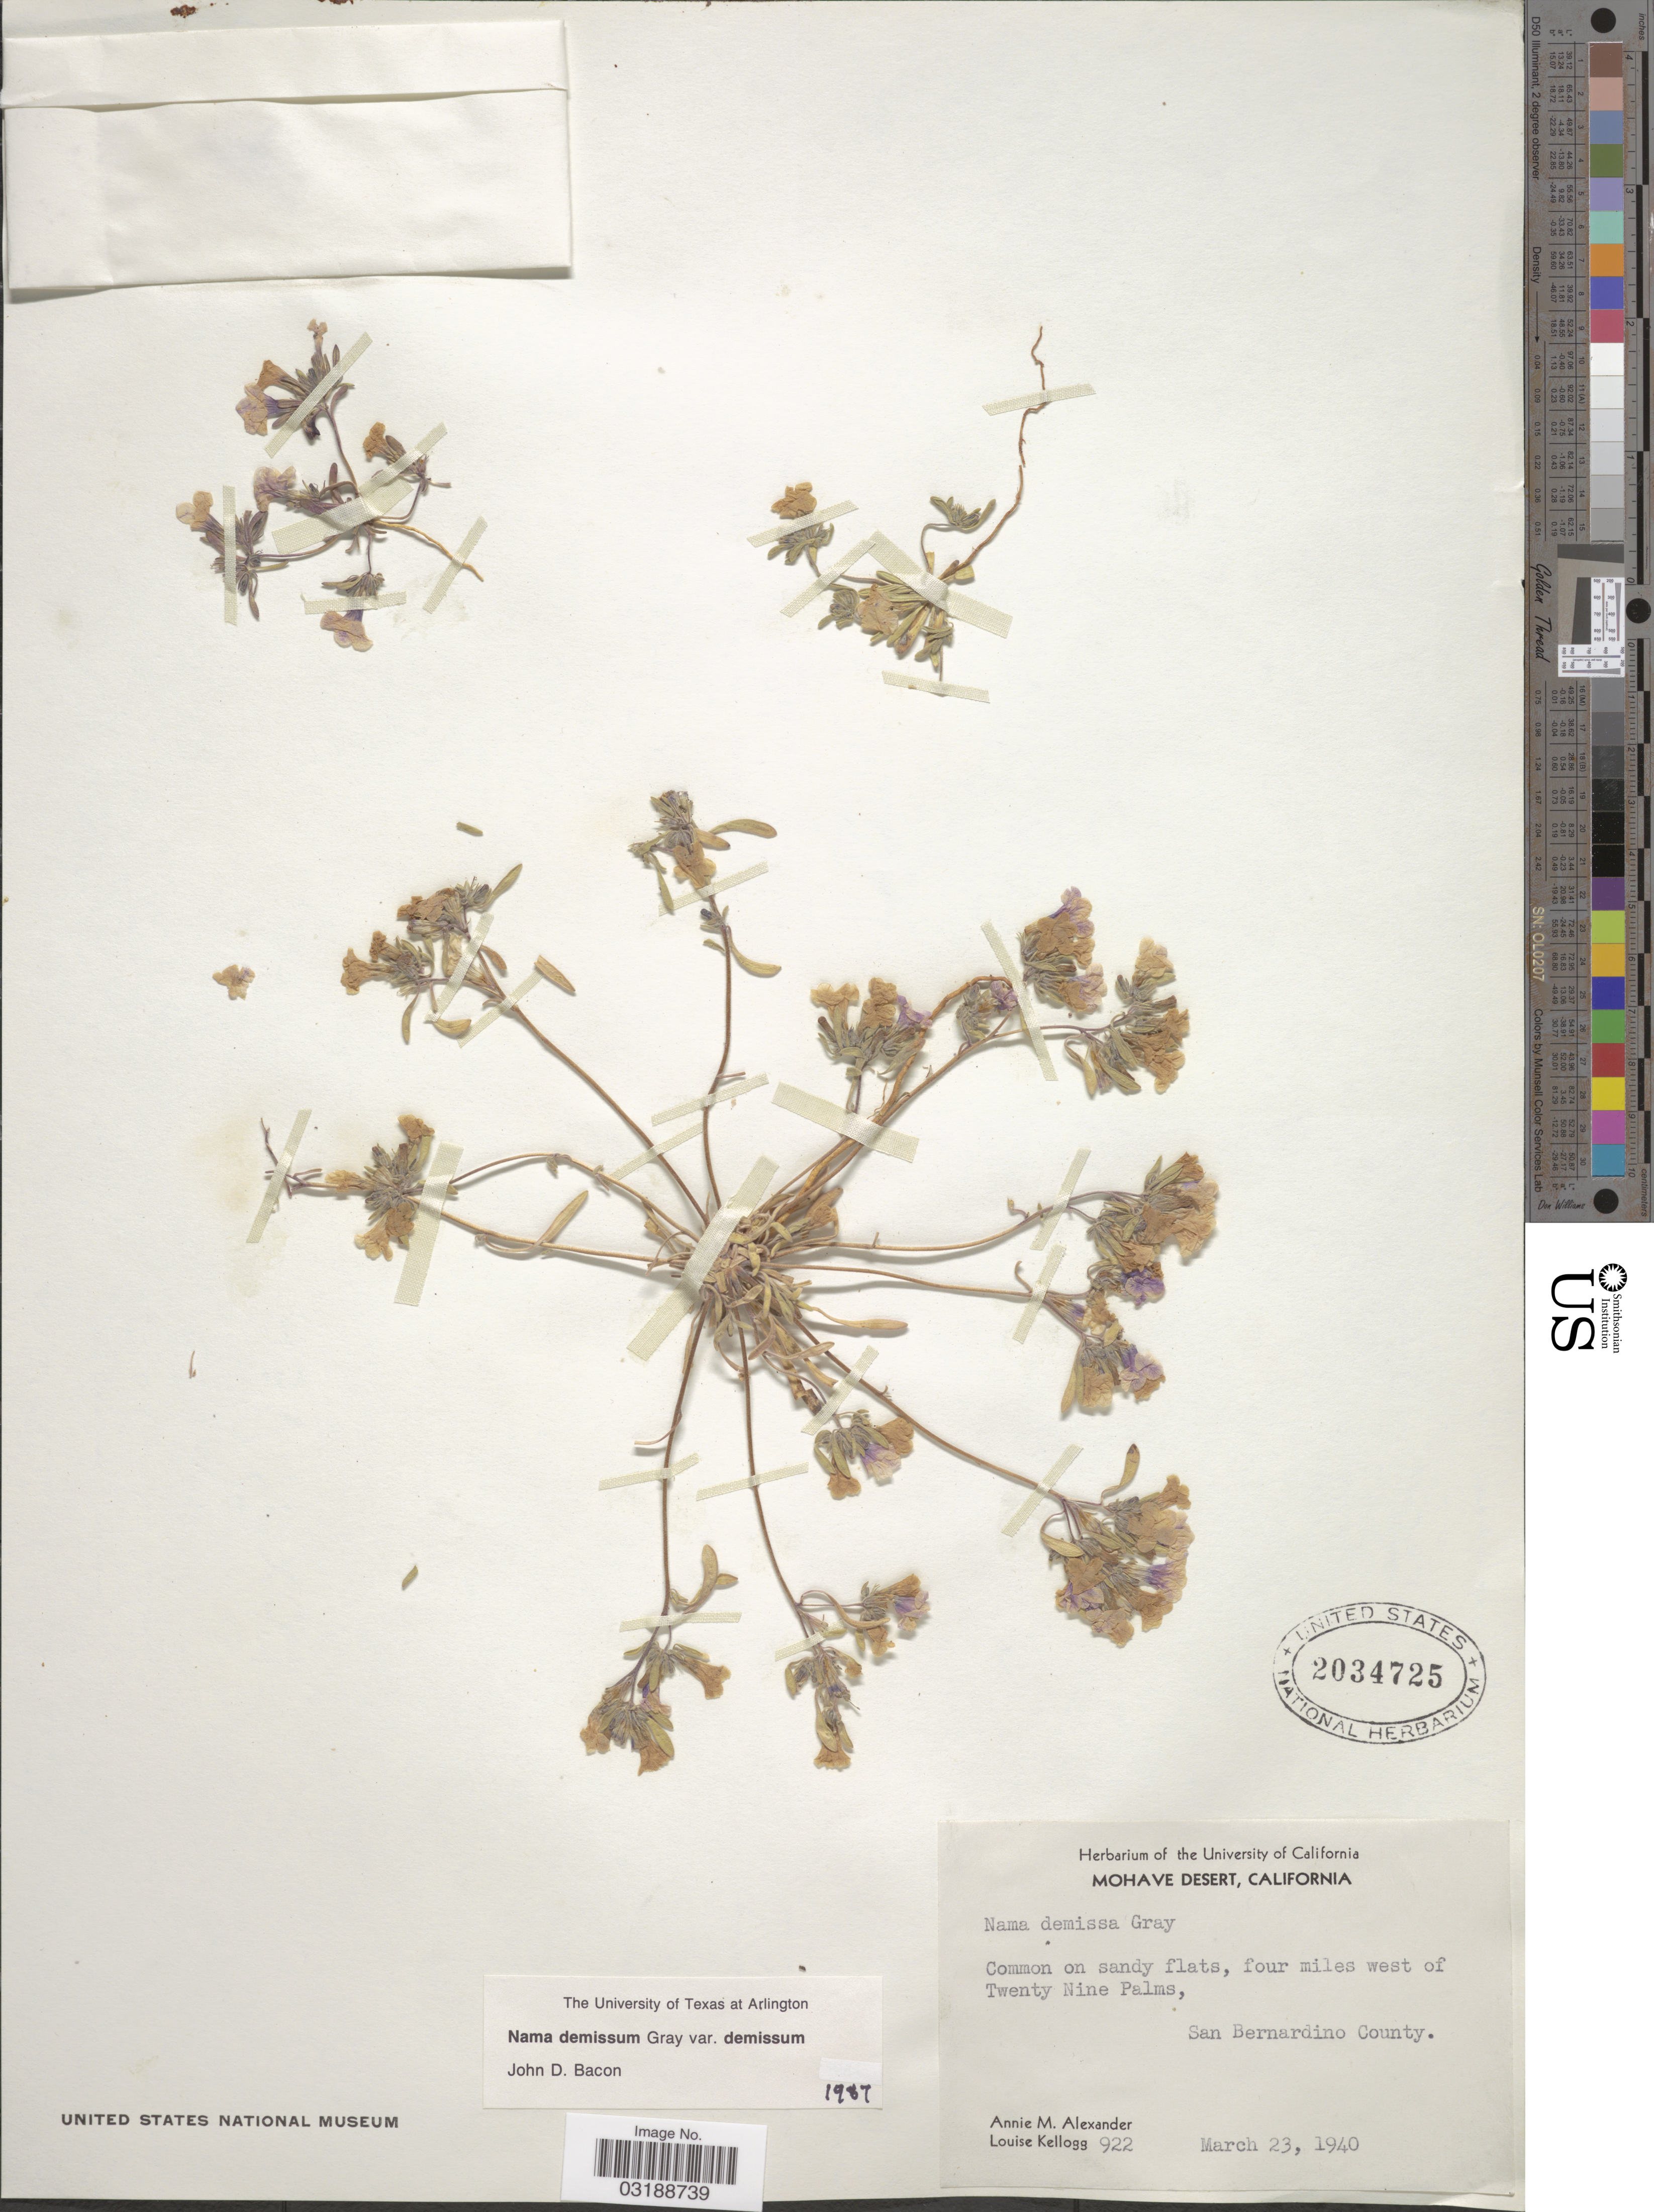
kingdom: Plantae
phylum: Tracheophyta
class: Magnoliopsida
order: Boraginales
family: Namaceae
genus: Nama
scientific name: Nama demissa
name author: A. Gray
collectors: A. M. Alexander & L. Kellogg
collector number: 922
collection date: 1940-03-23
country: United States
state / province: California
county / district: San Bernardino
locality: Mohave Desert. Four miles west of Twenty Nine Palms, San Bernardino County.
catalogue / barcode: US 2034725